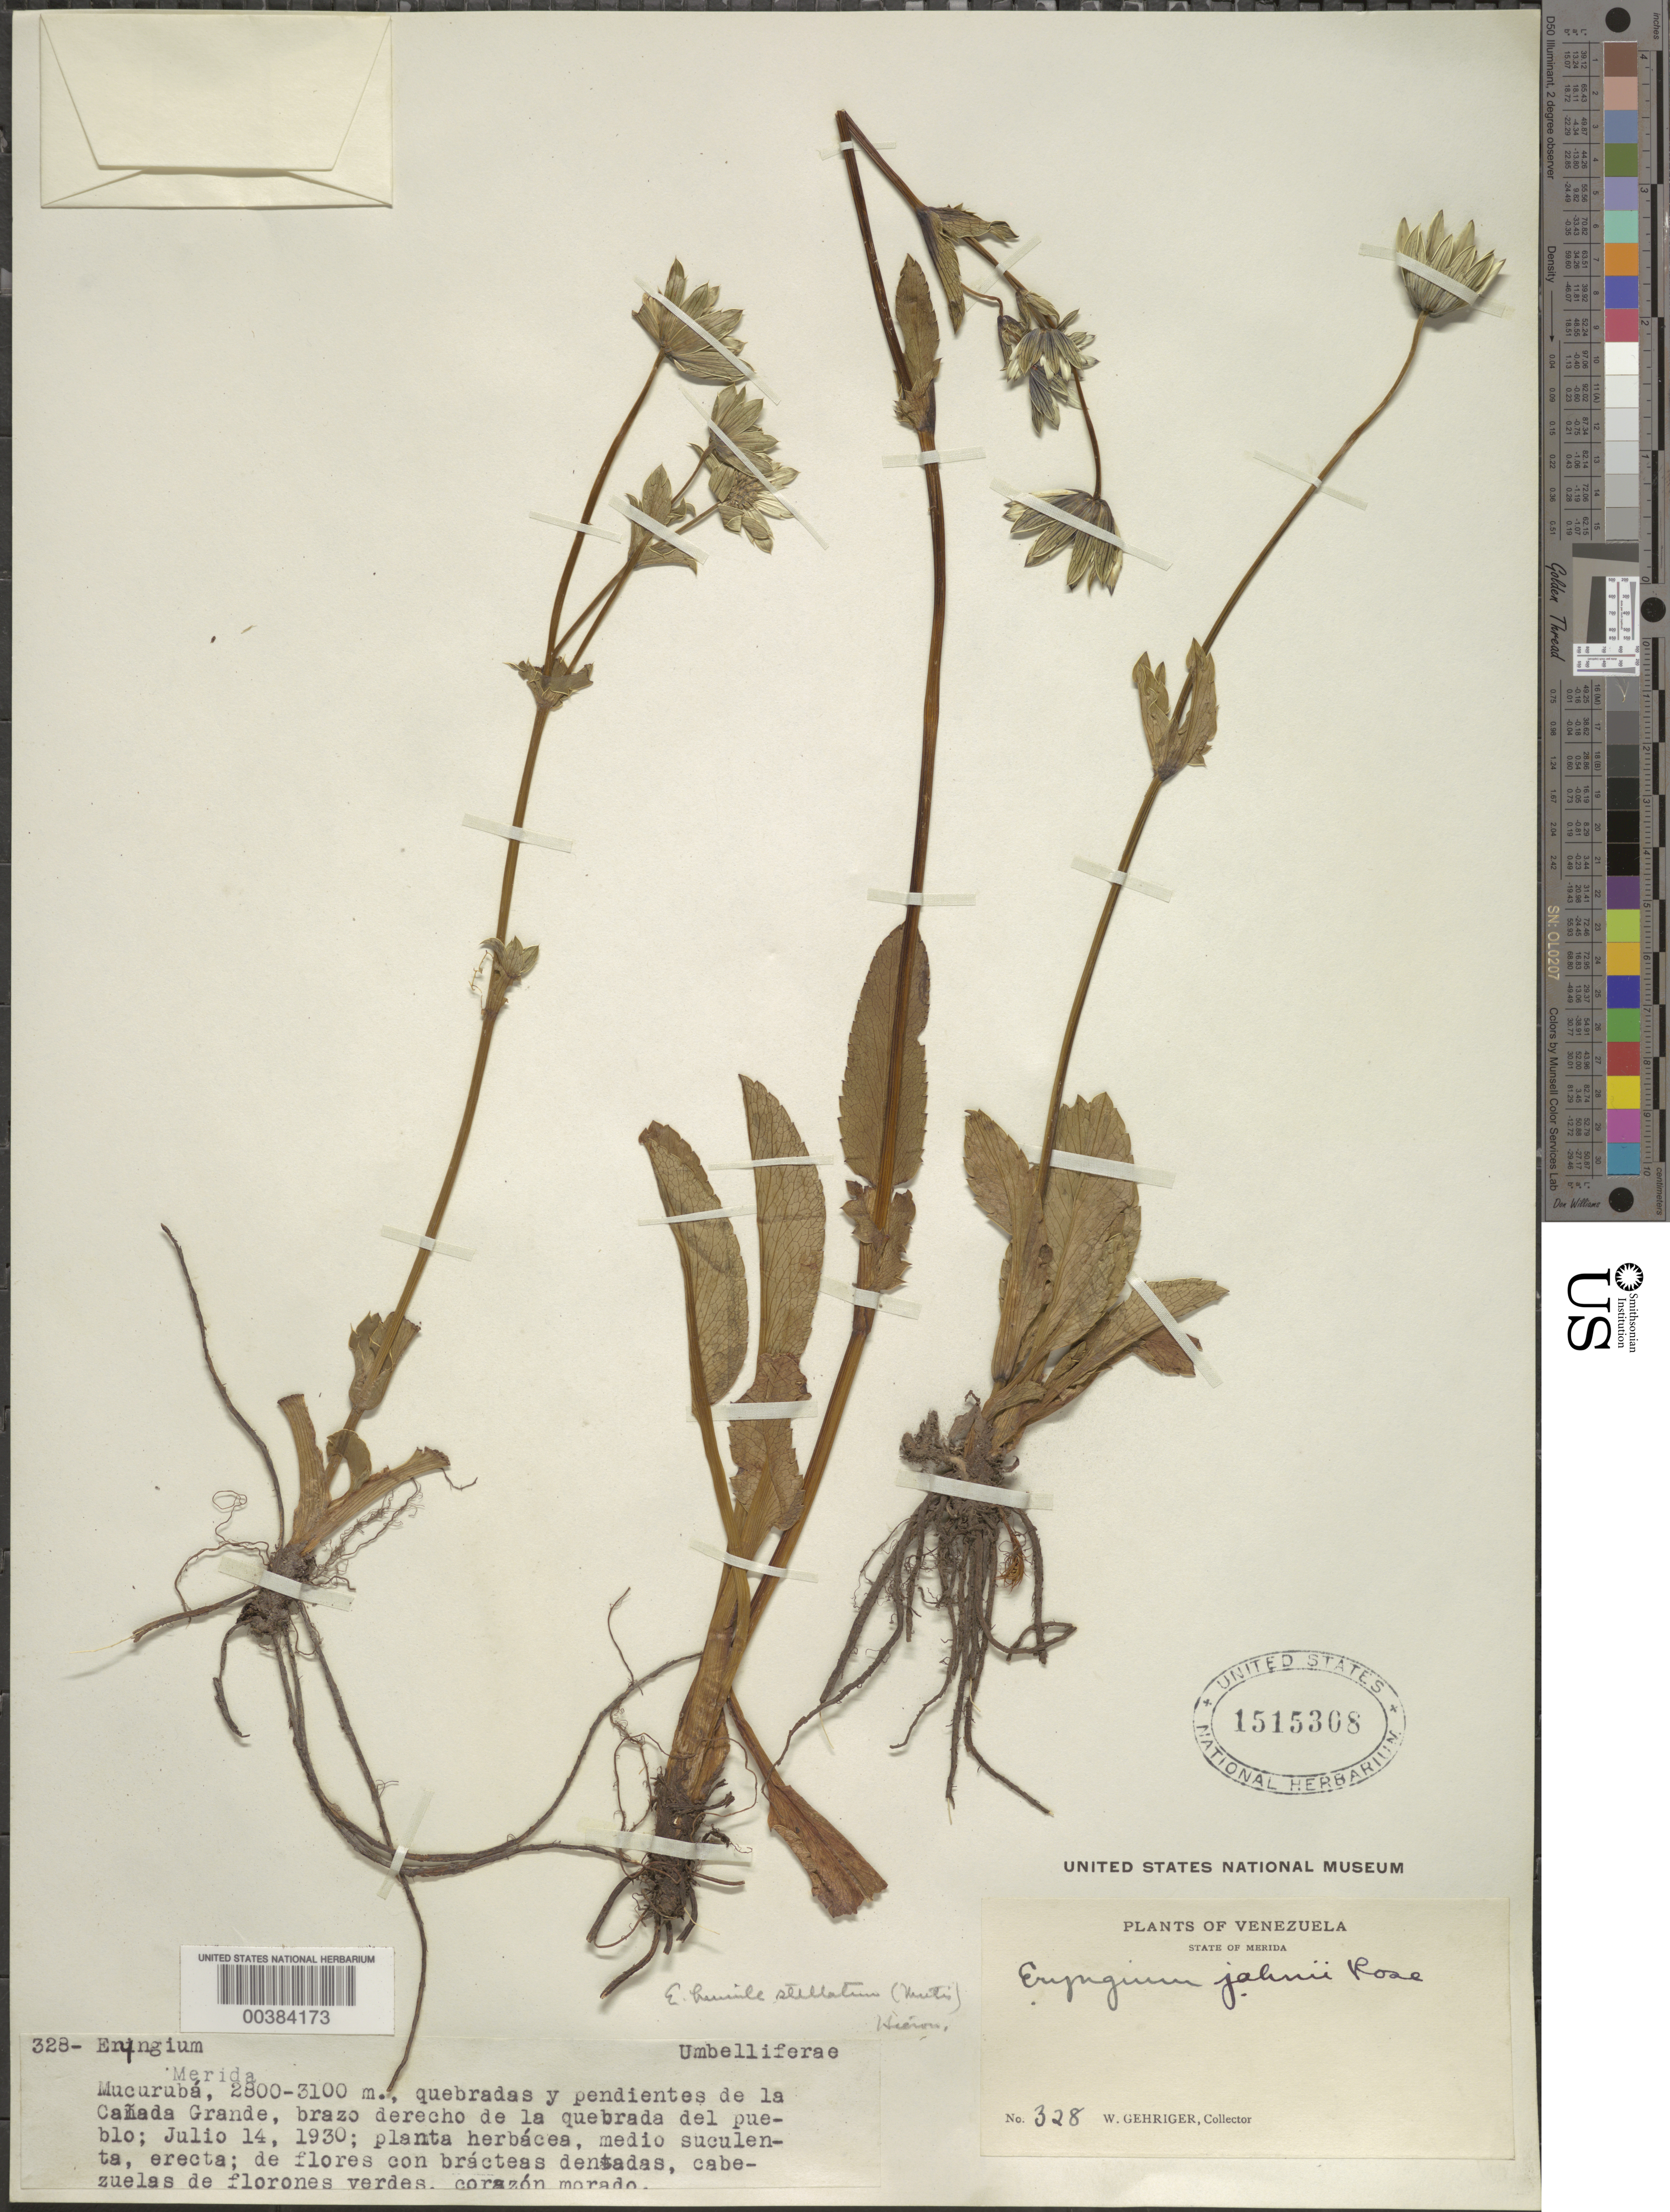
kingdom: Plantae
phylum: Tracheophyta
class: Magnoliopsida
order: Apiales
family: Apiaceae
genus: Eryngium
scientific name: Eryngium bourgatii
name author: Gouan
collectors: W. Gehriger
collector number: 328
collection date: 1930-07-14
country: Venezuela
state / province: Mérida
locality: Mucurubá. Quebradas y pendientes de la Cañada Grande.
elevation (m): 2800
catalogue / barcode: US 1515308